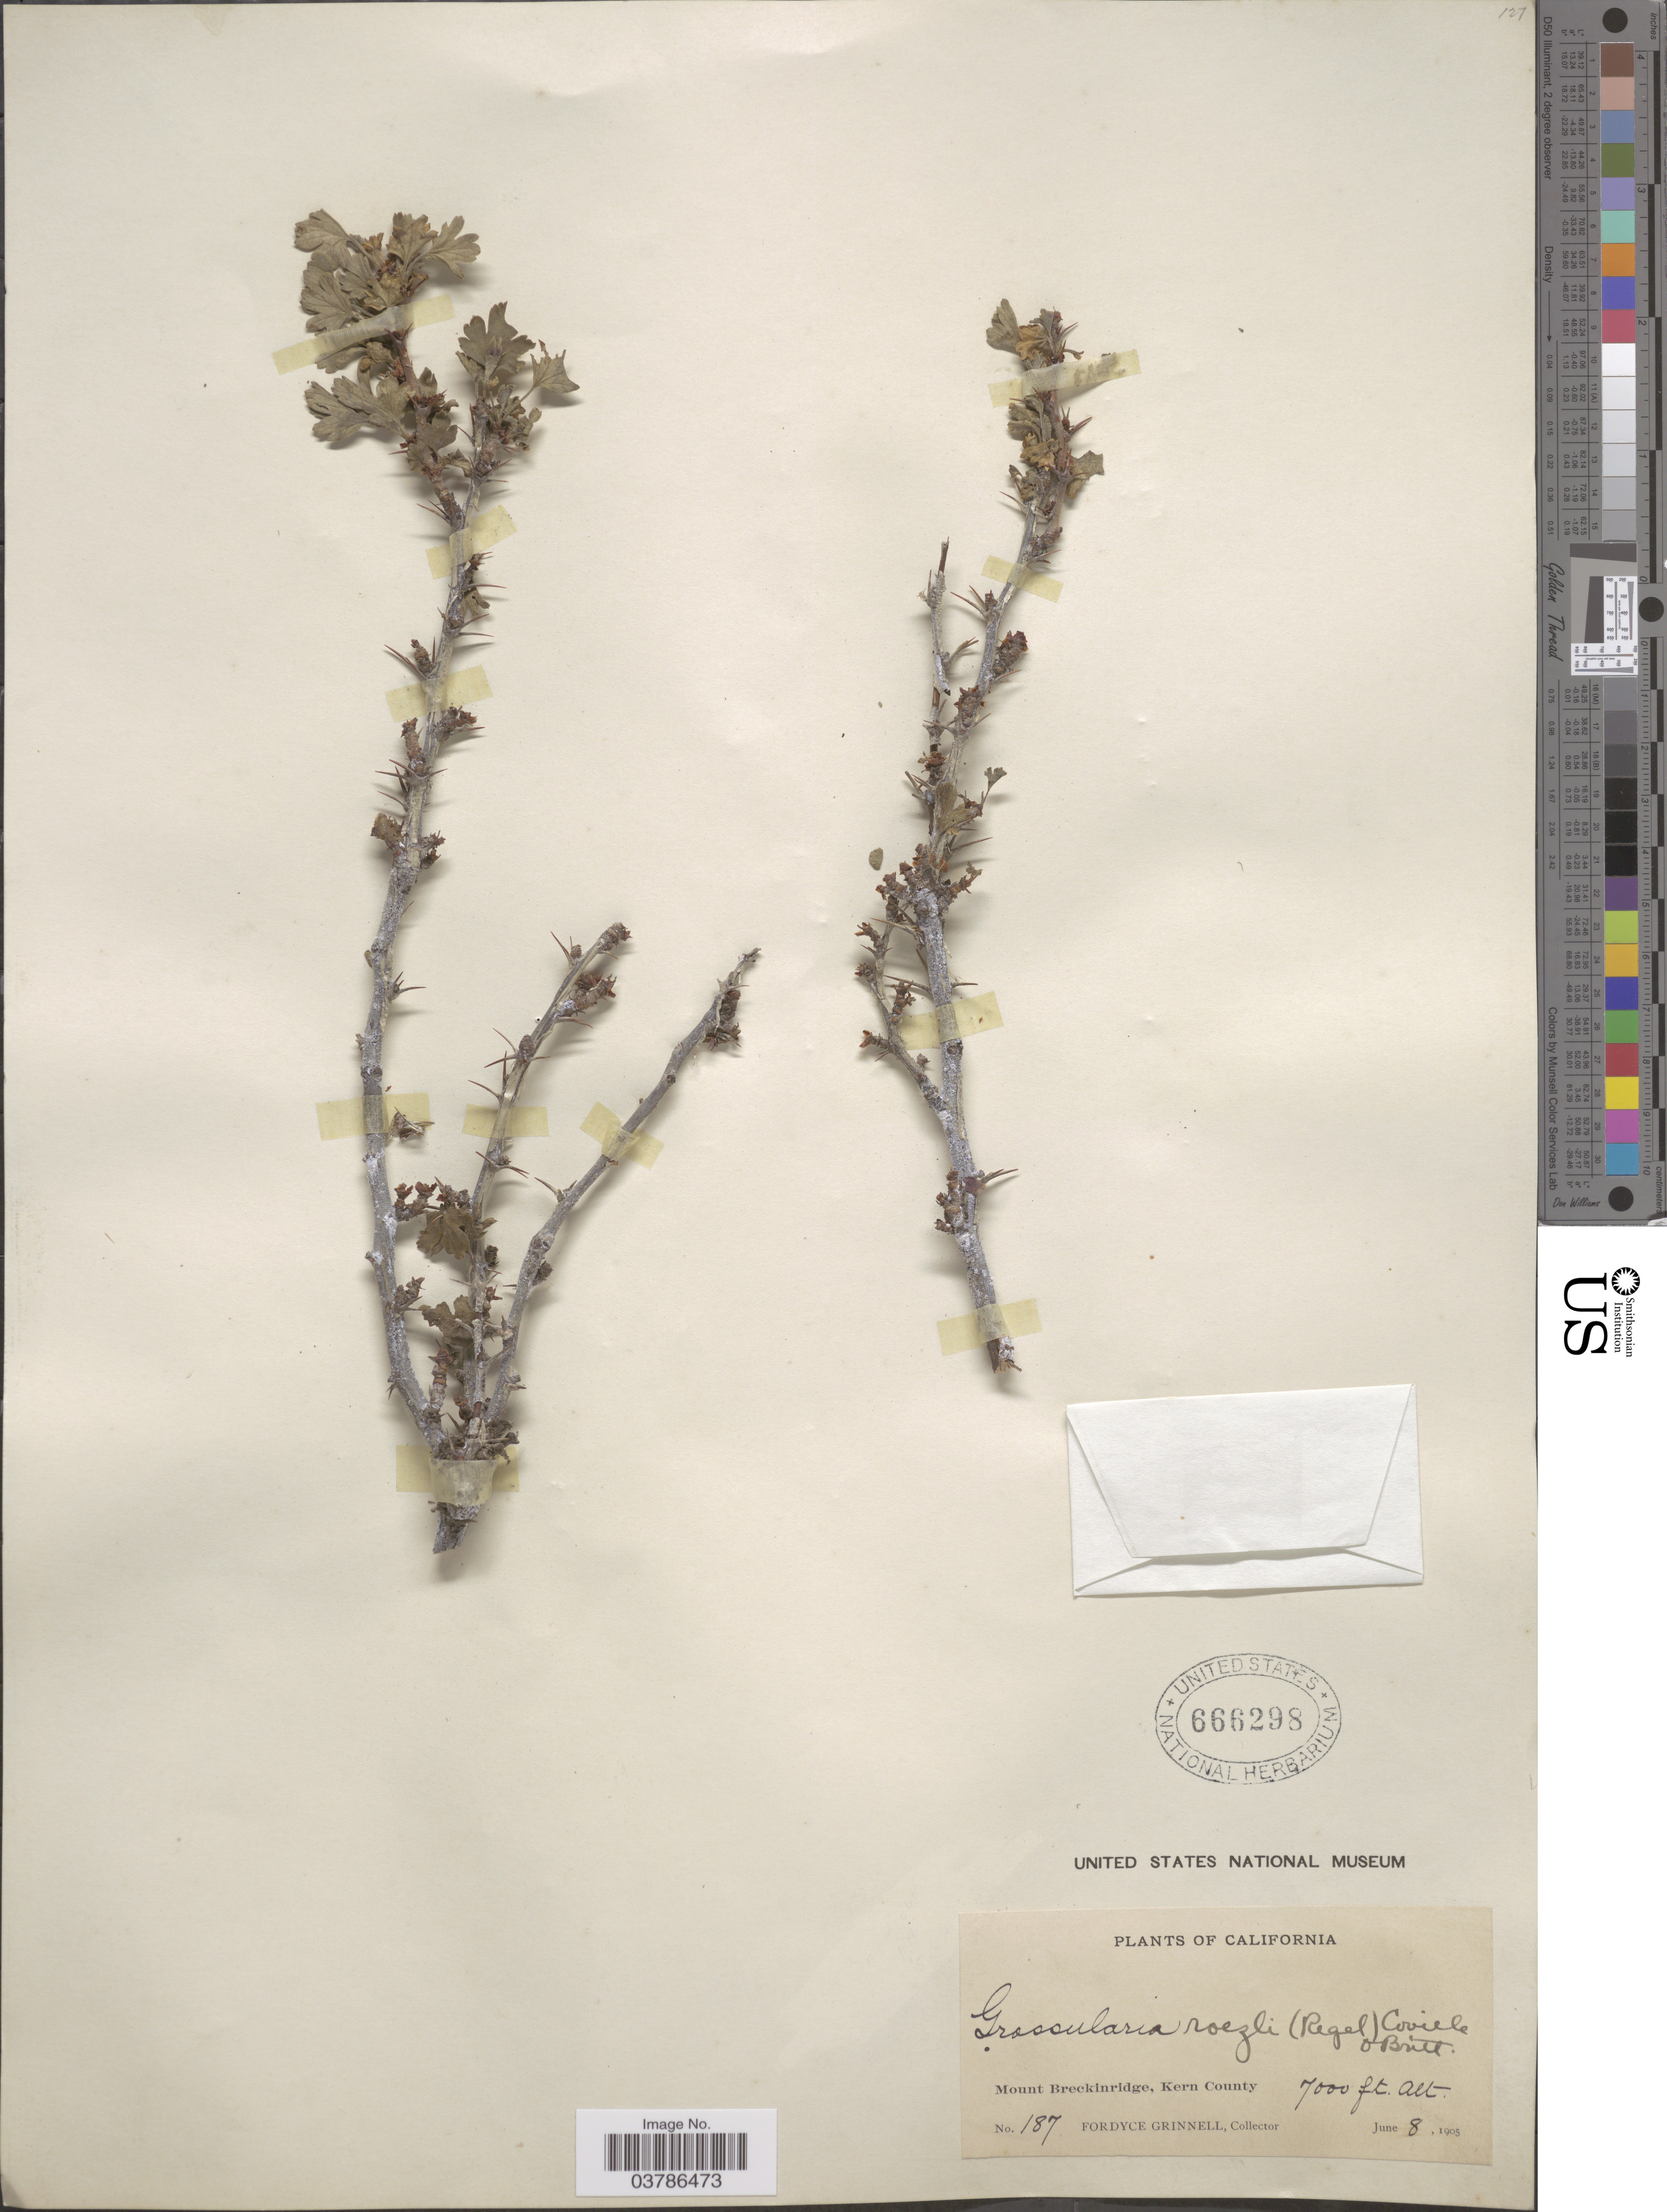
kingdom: Plantae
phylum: Tracheophyta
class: Magnoliopsida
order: Saxifragales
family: Grossulariaceae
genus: Ribes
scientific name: Ribes roezlii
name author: Regel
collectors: F. Grinnell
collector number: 187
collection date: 1905-06-08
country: United States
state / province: California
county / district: Kern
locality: Mount Breckinridge, Kern County.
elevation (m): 2134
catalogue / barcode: US 666298